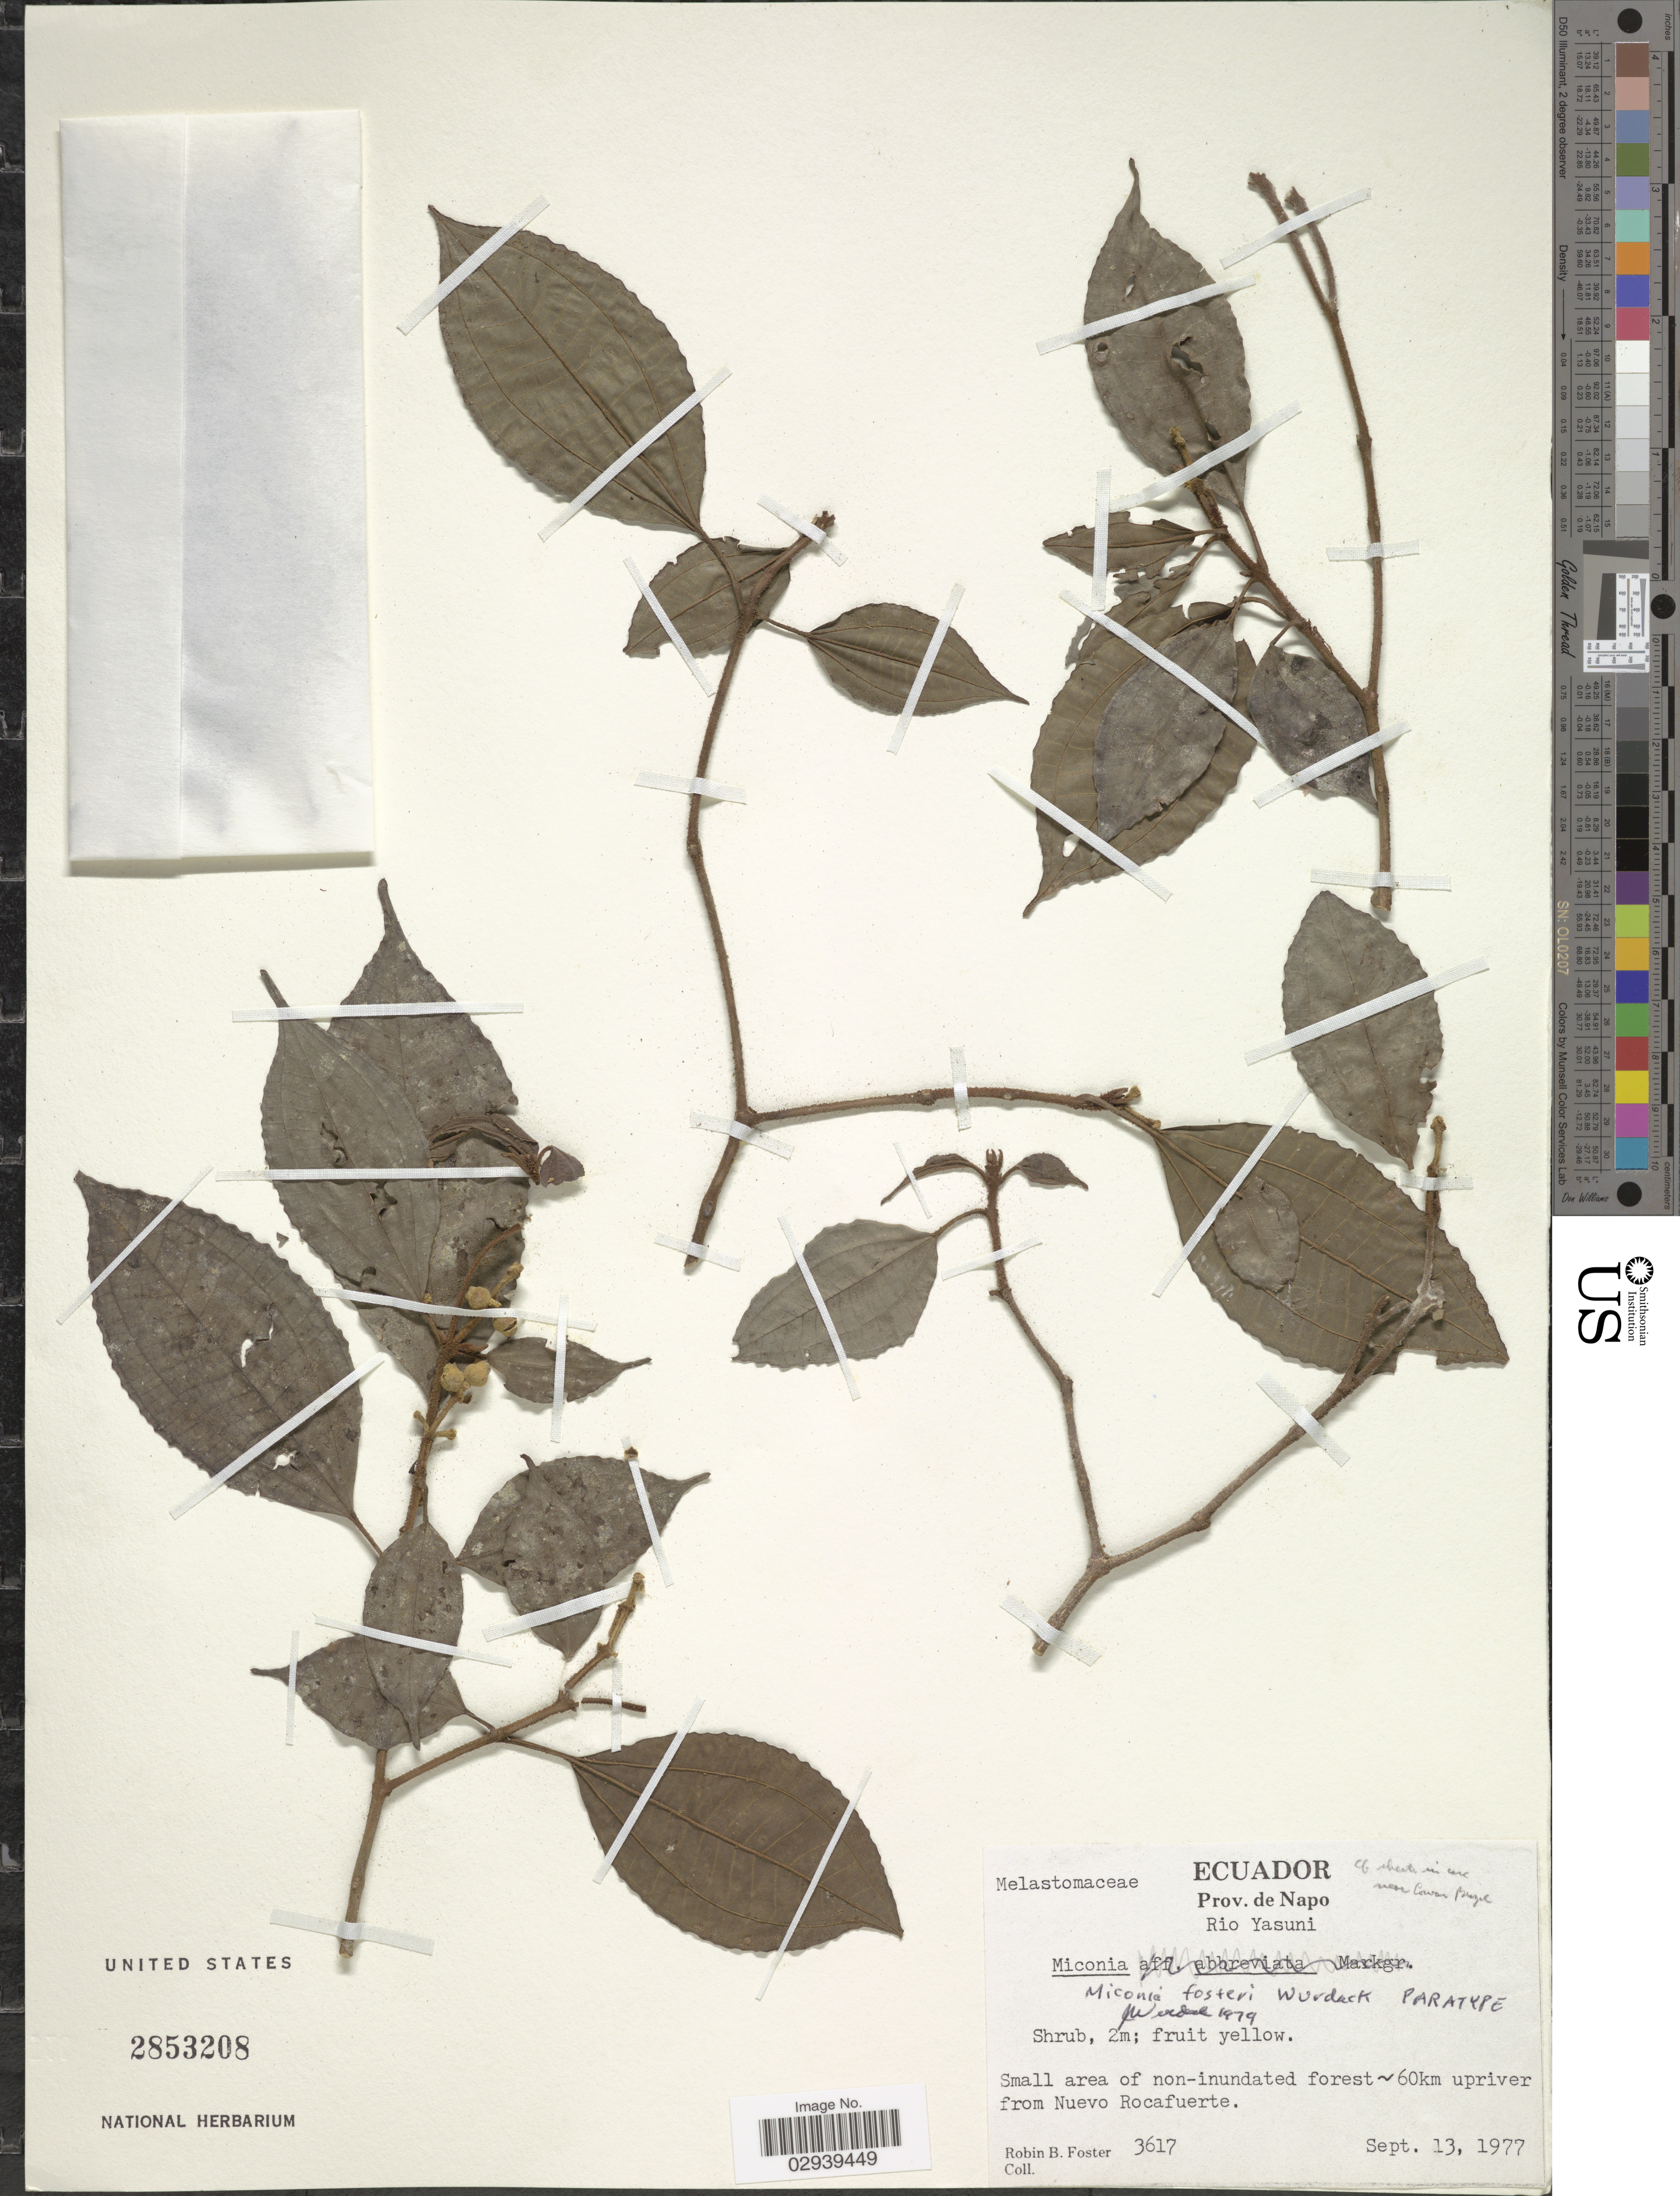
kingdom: Plantae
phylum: Tracheophyta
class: Magnoliopsida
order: Myrtales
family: Melastomataceae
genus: Miconia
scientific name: Miconia fosteri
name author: Wurdack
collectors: R. B. Foster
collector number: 3617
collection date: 1977-09-13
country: Ecuador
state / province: Napo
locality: Rio Yasuni, 60km upriver from Nuevo Rocafuerte.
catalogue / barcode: US 2853208